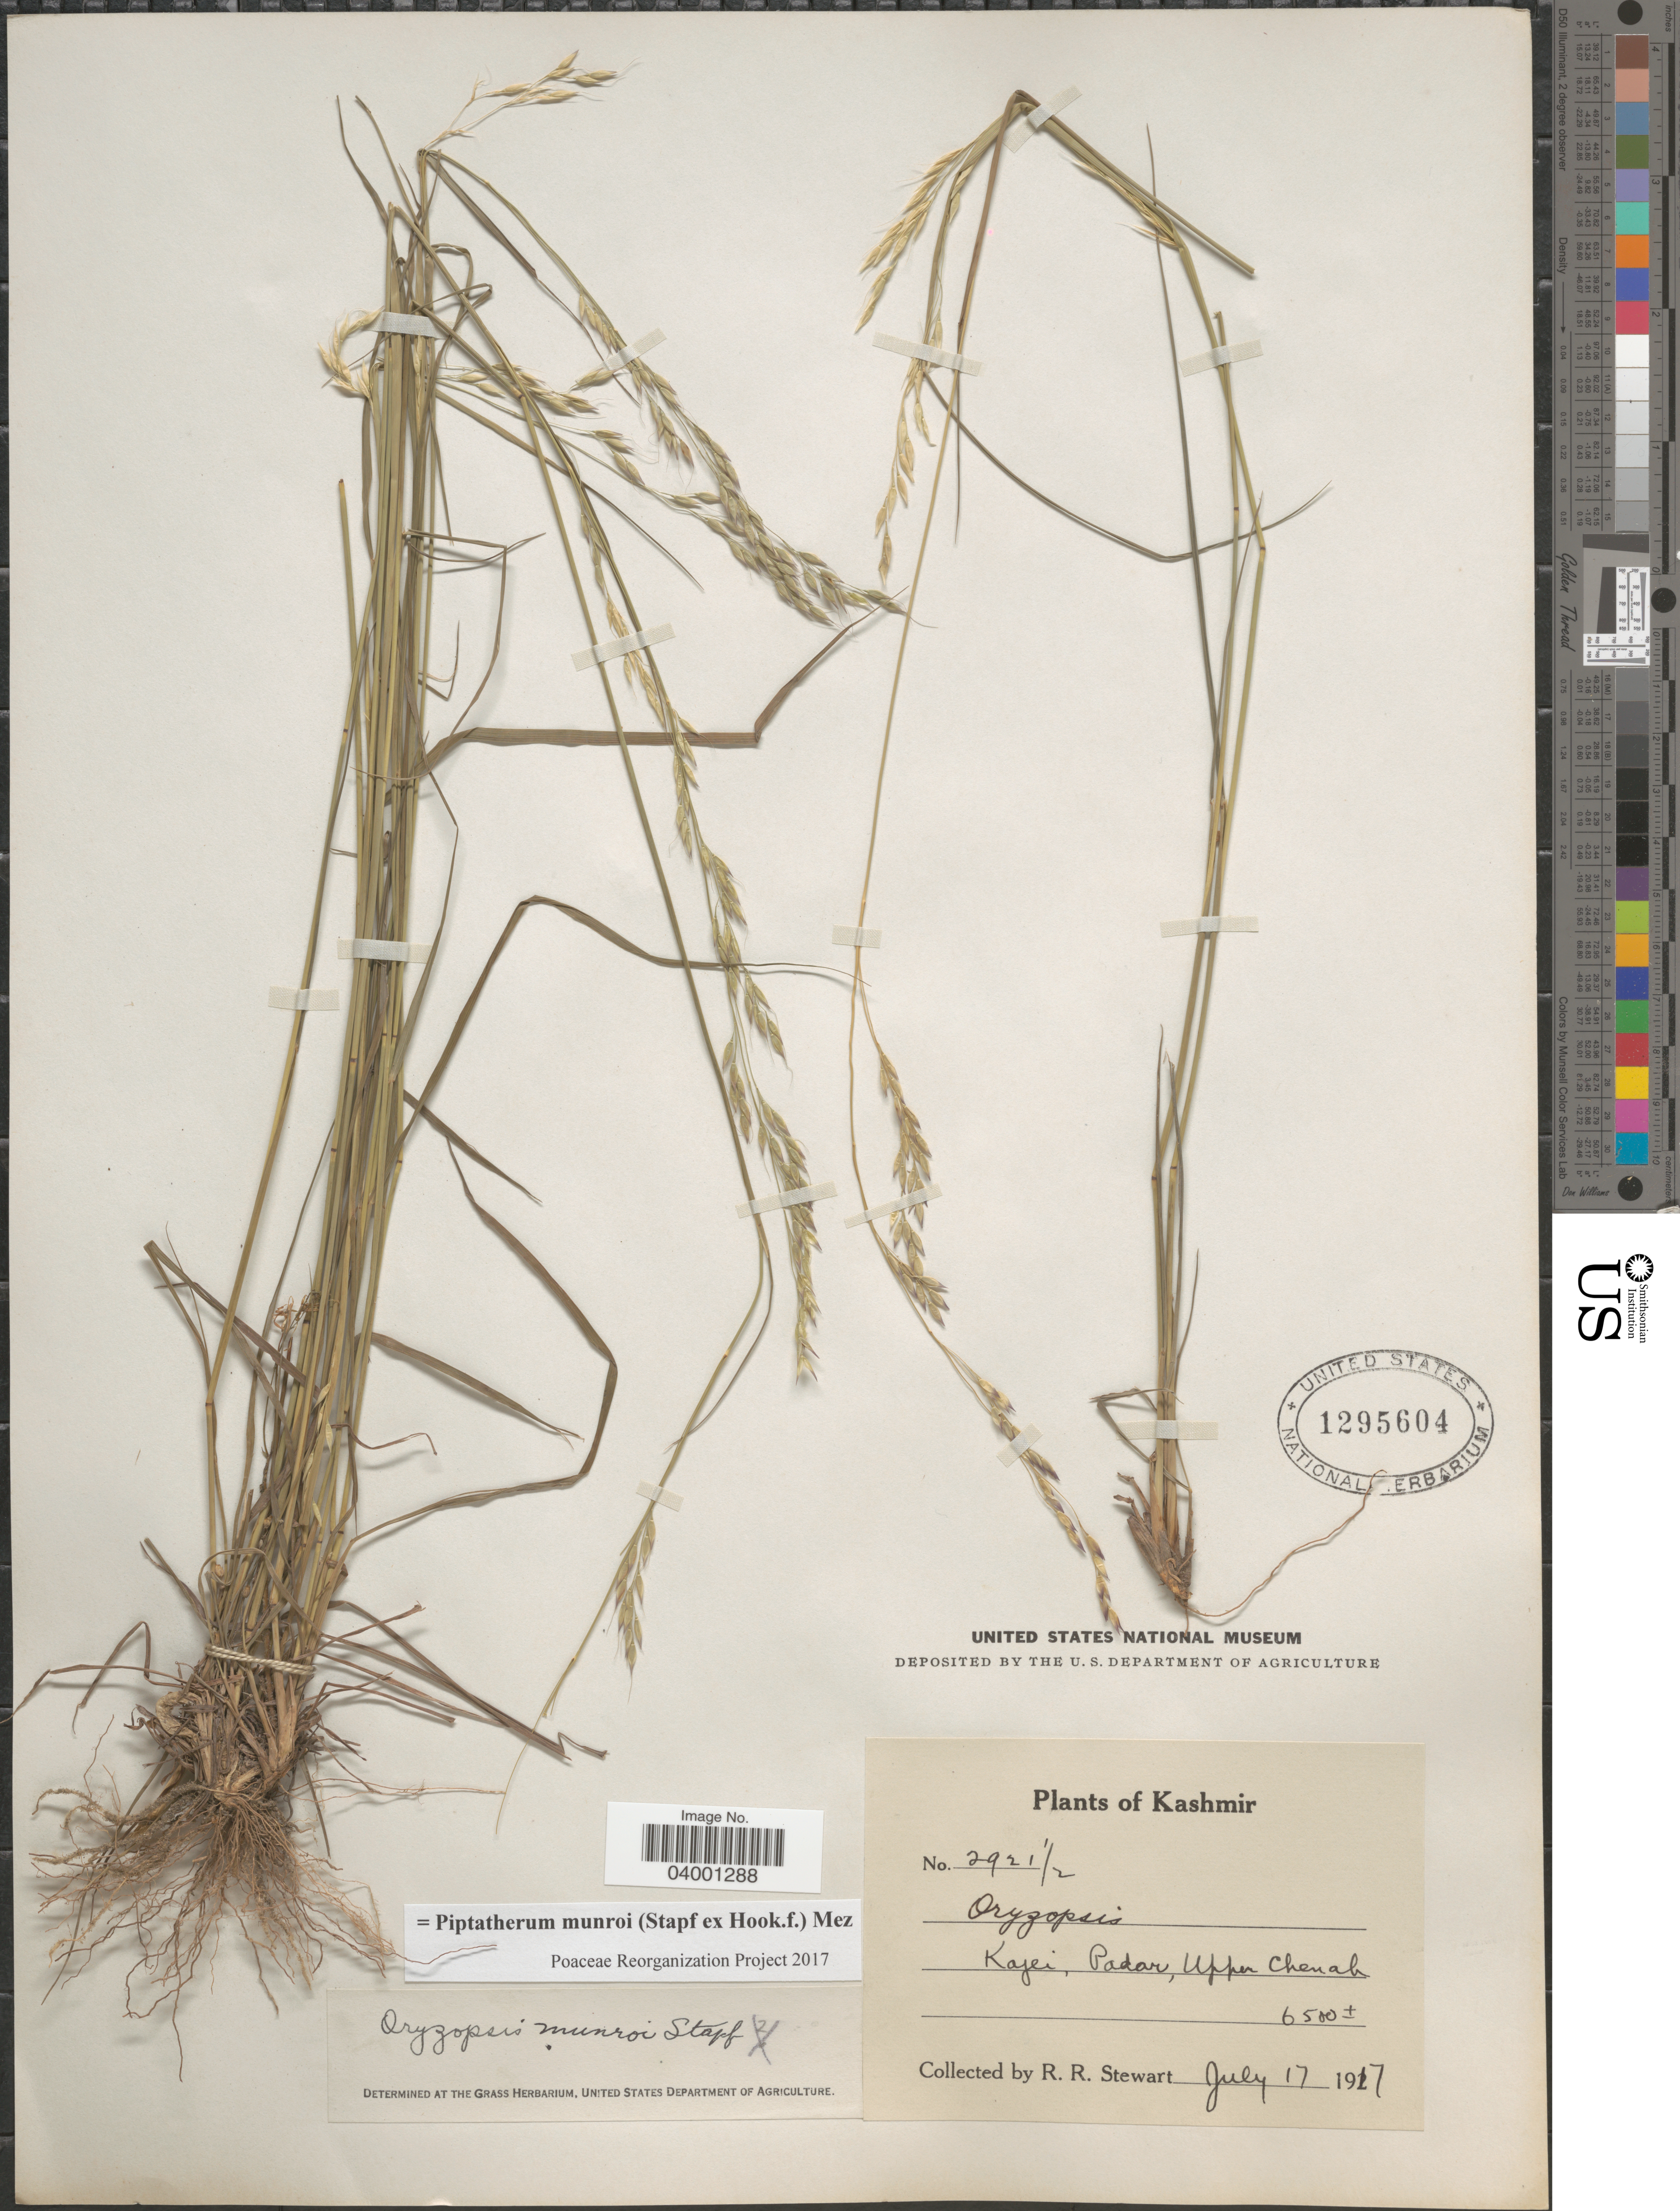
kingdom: Plantae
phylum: Tracheophyta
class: Liliopsida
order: Poales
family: Poaceae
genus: Piptatherum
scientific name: Piptatherum munroi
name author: (Stapf) Mez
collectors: R. Stewart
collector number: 2921½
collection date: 1917-07-17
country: India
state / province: Jammu and Kashmir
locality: Kashmir. Kajei, Padar, Upper Chenah.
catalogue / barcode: US 1295604